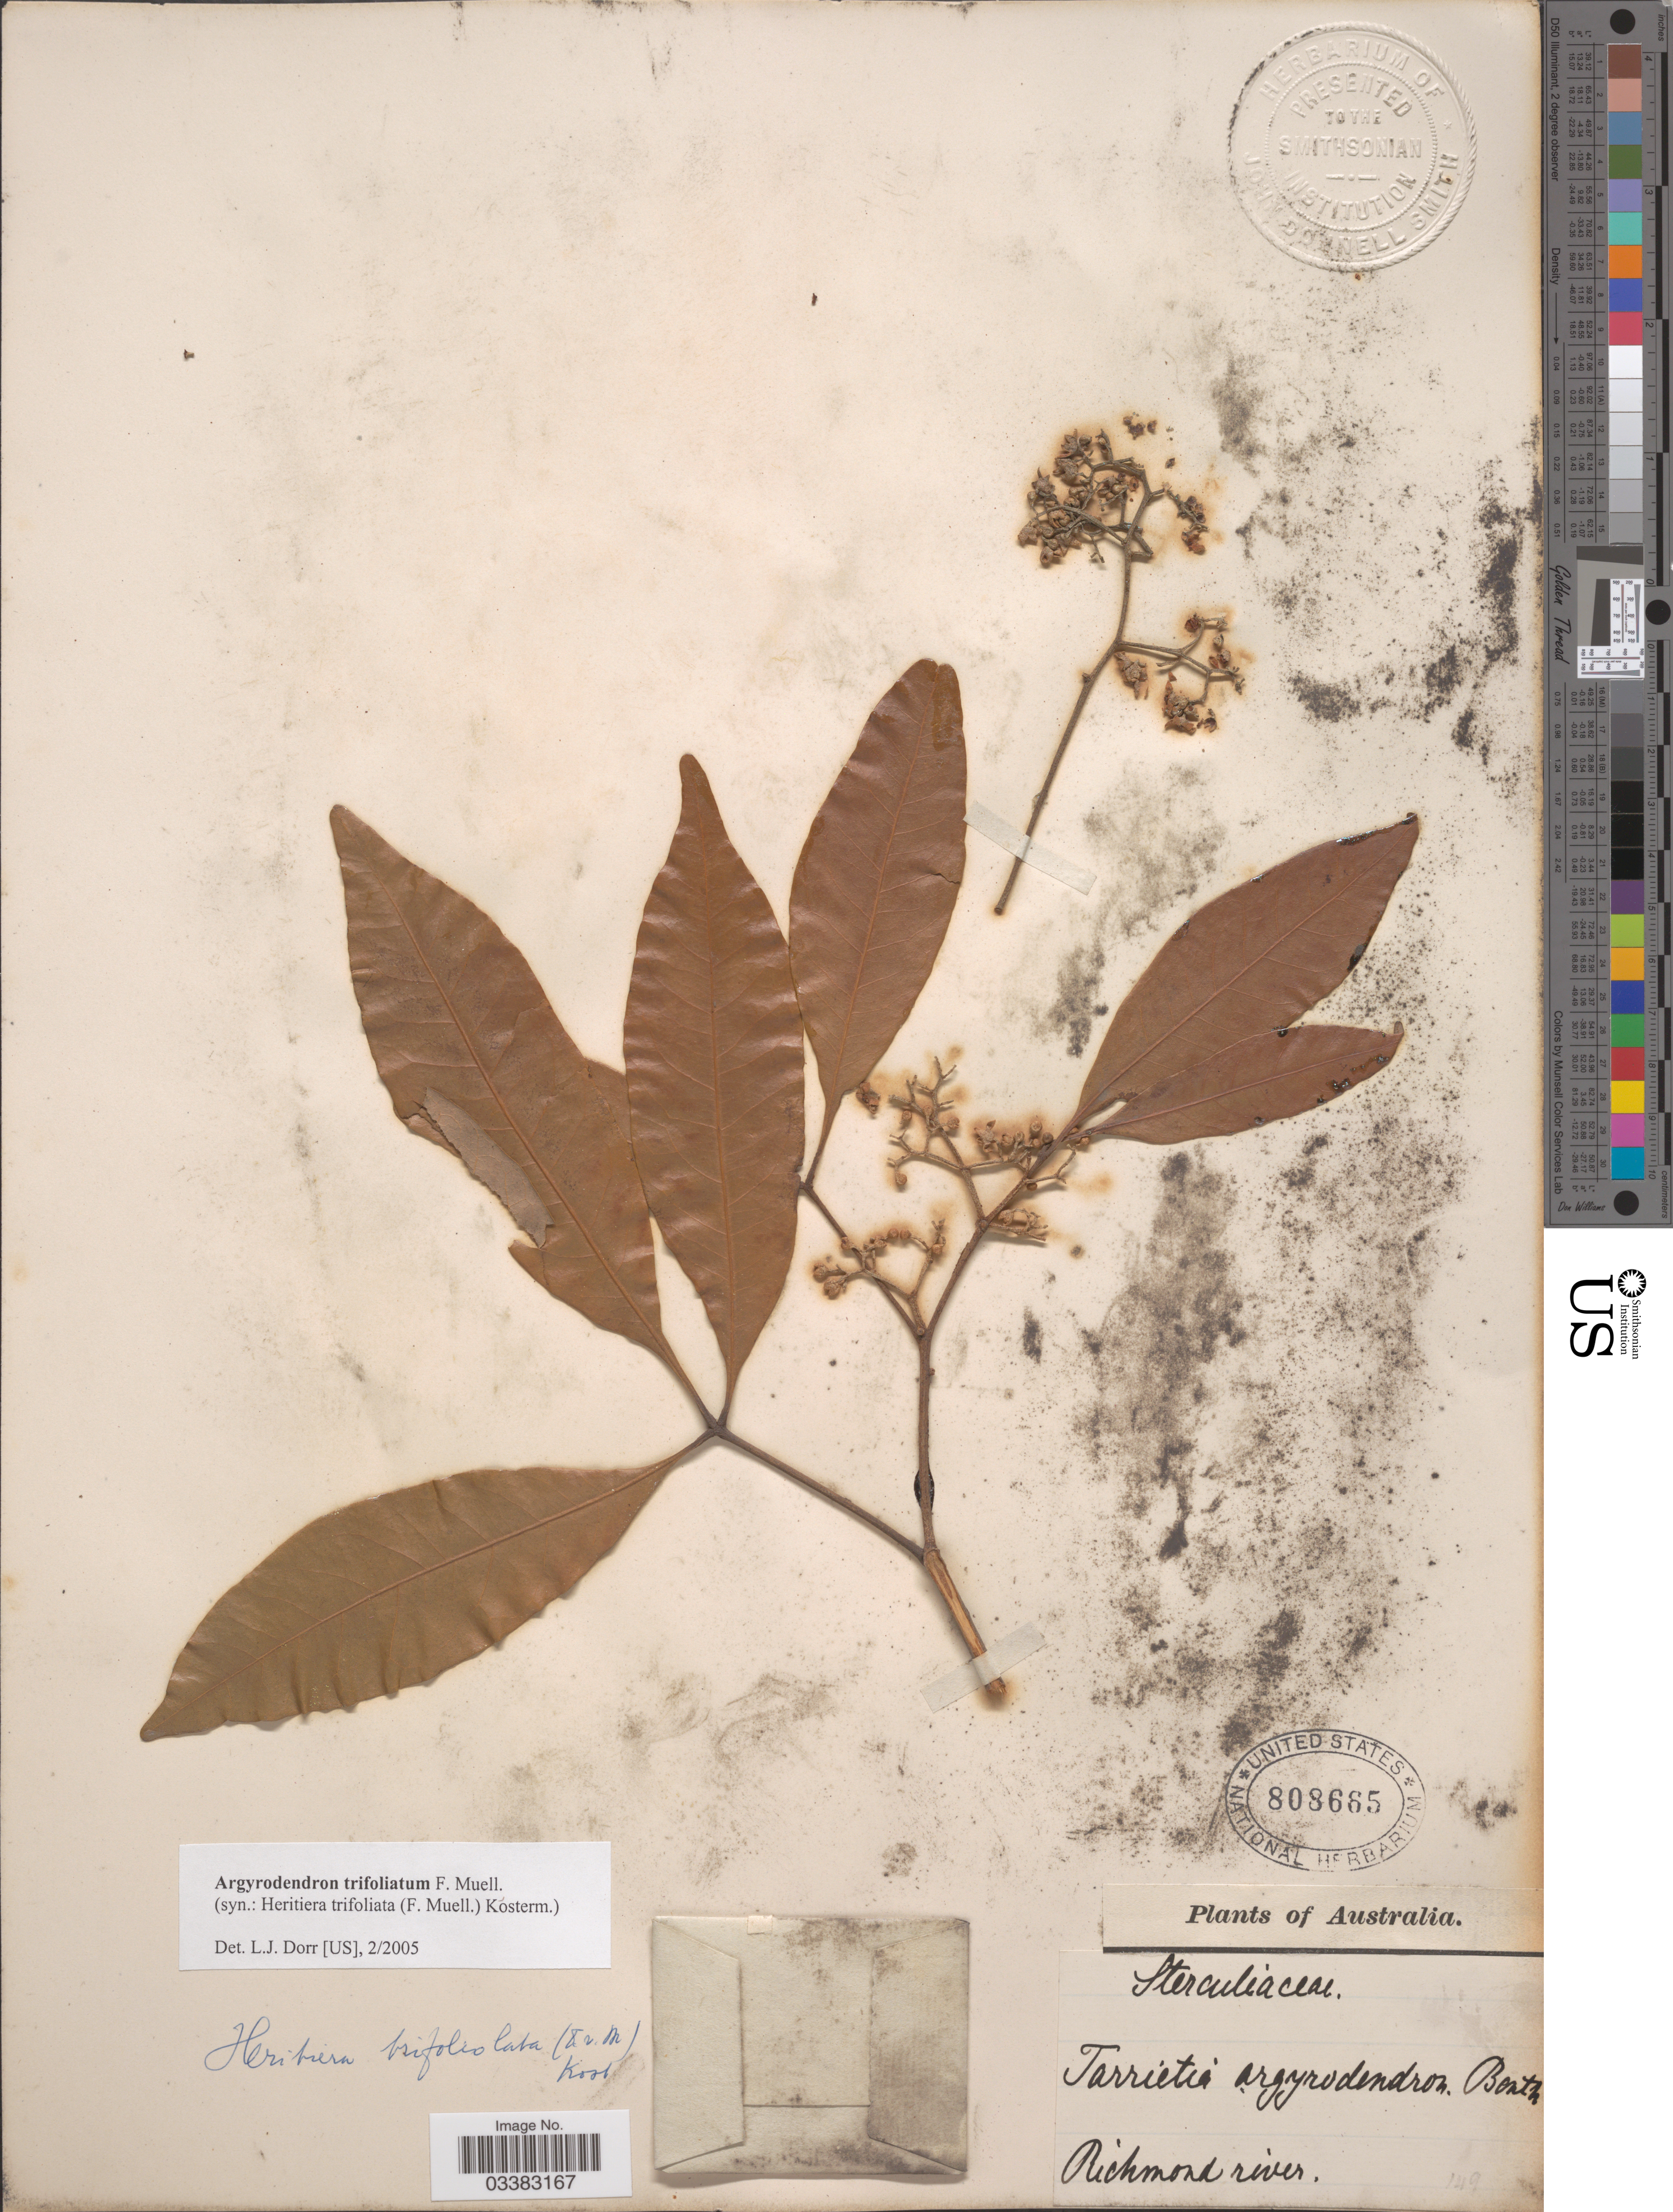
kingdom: Plantae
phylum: Tracheophyta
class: Magnoliopsida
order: Malvales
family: Malvaceae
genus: Argyrodendron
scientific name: Argyrodendron trifoliolatum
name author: F. Muell.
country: Australia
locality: Richmond river.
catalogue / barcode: US 808665